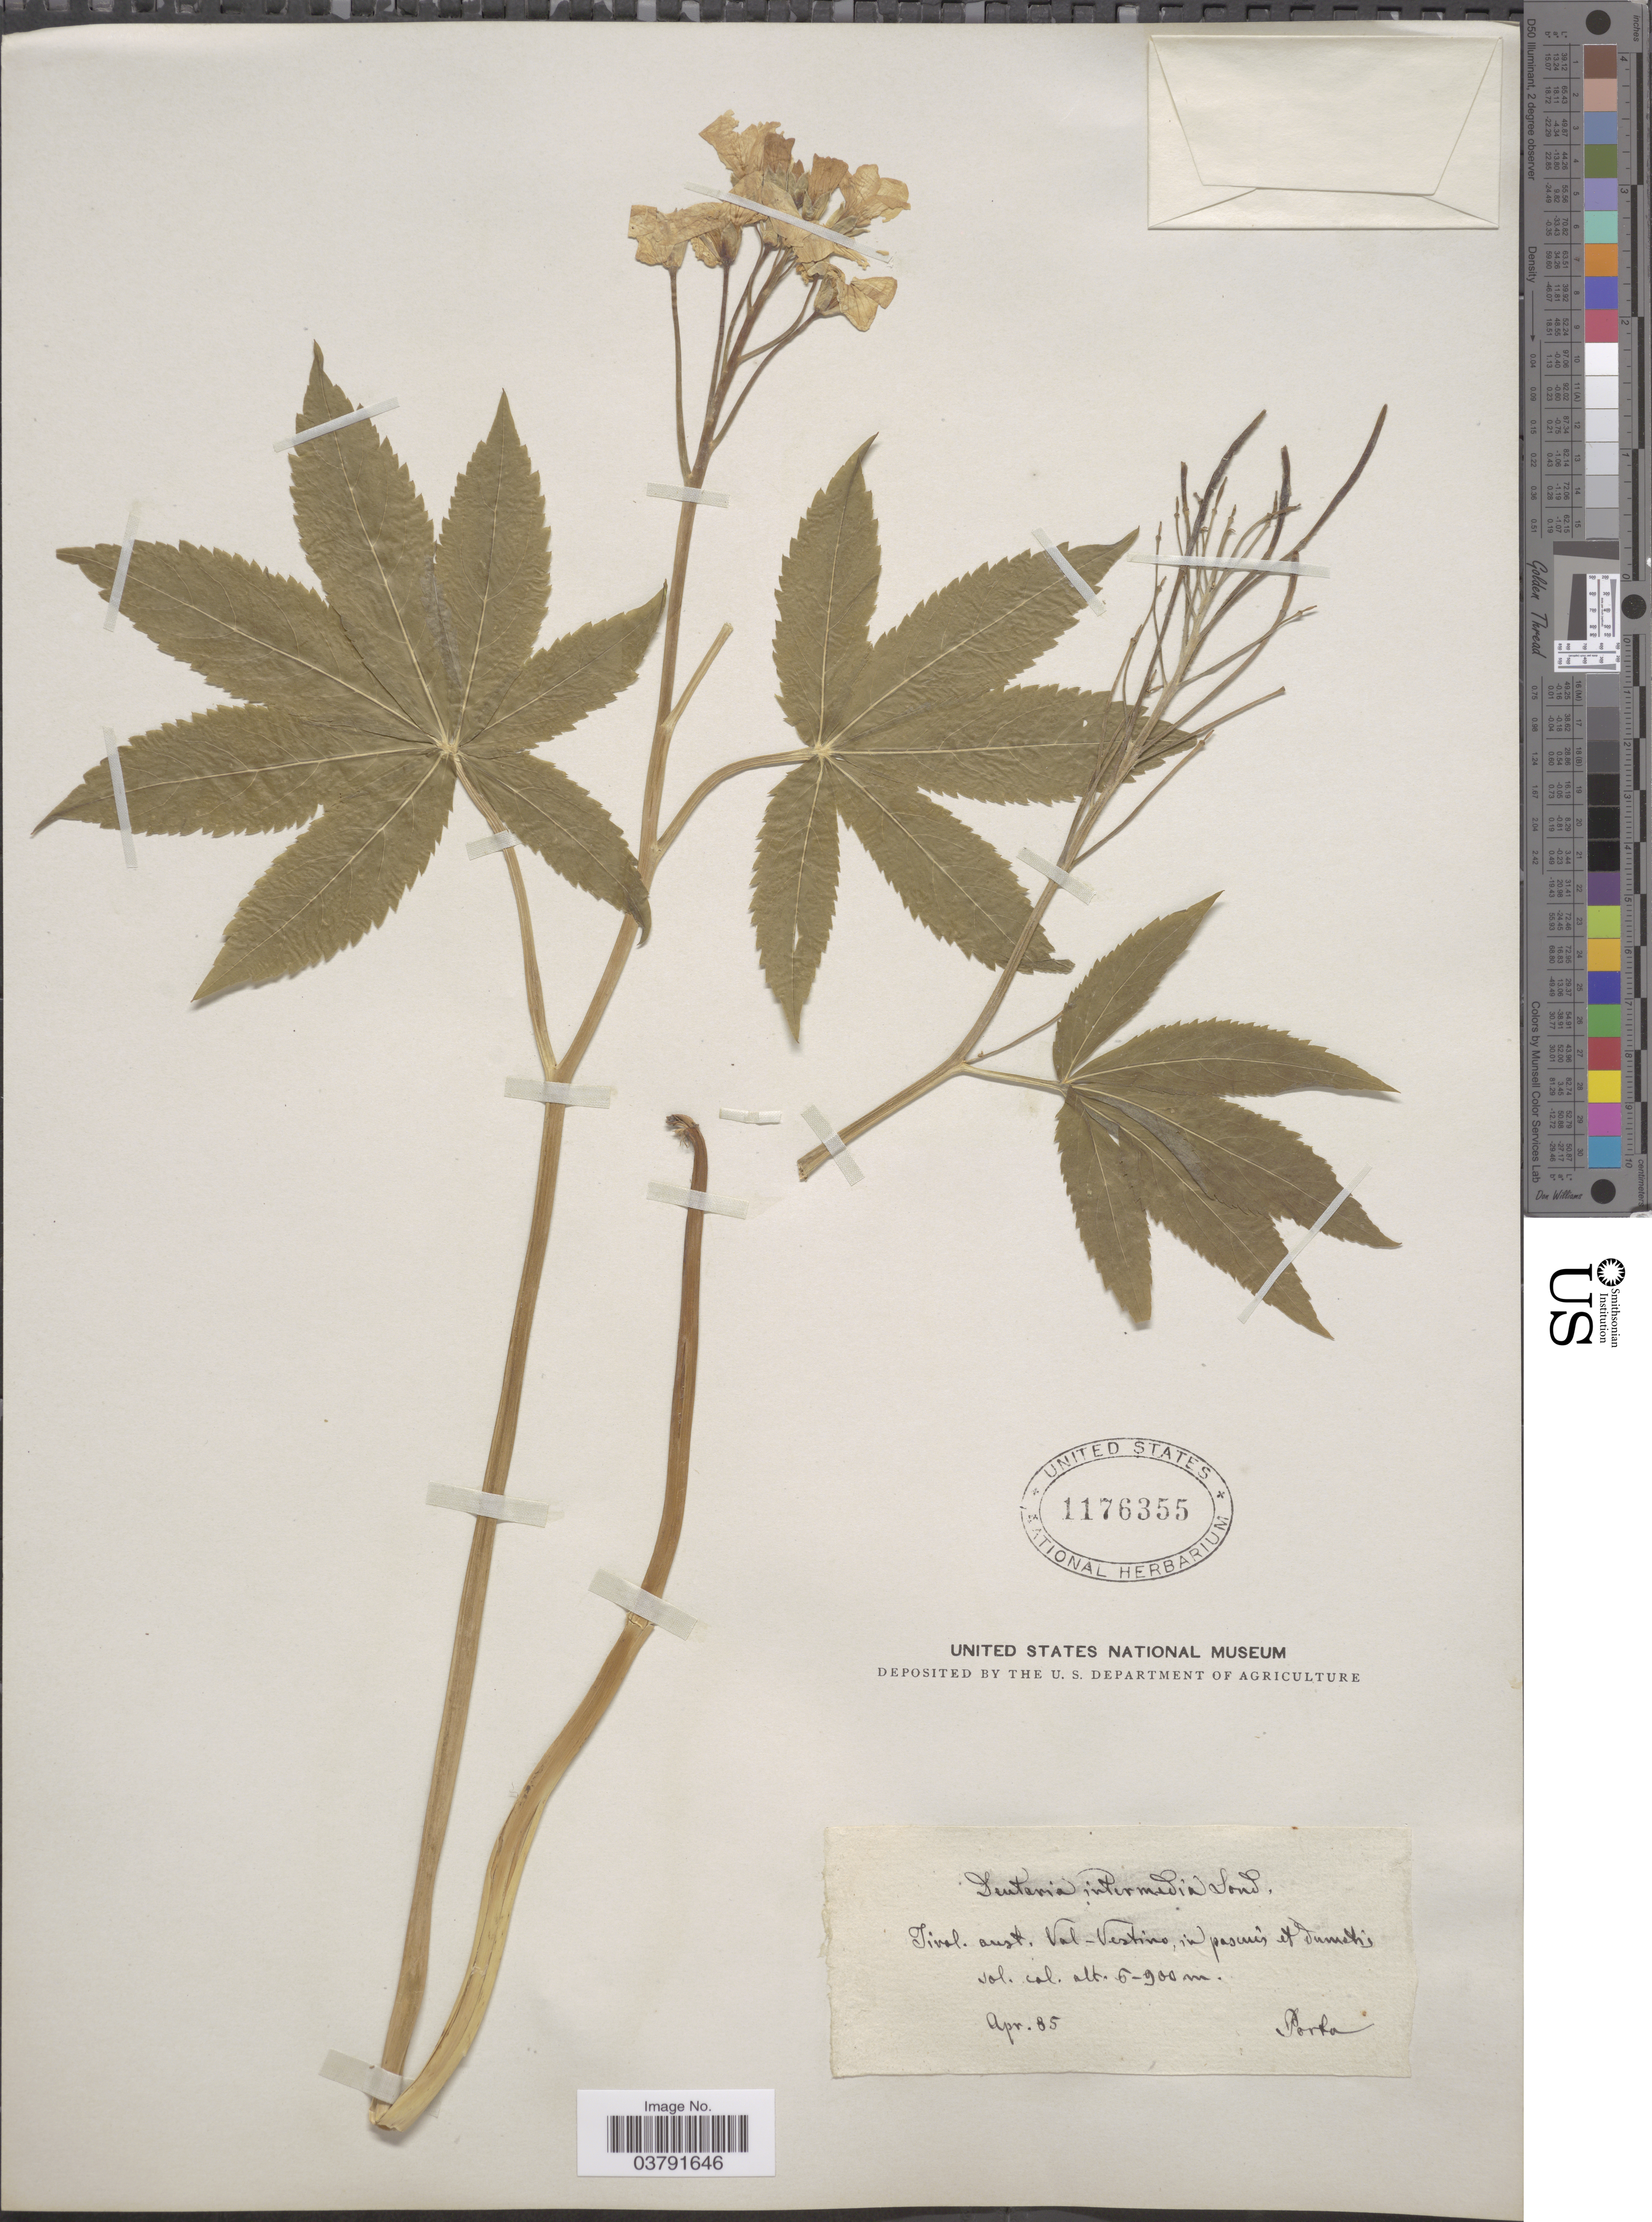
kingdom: Plantae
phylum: Tracheophyta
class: Magnoliopsida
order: Brassicales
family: Brassicaceae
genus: Dentaria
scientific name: Dentaria intermedia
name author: Sond.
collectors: -- Porta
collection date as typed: Transcribed d/m/y: /4/85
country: Italy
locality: Tival. aust. Val-Vestino in pascuis et dumetis.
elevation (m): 600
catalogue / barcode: US 1176355